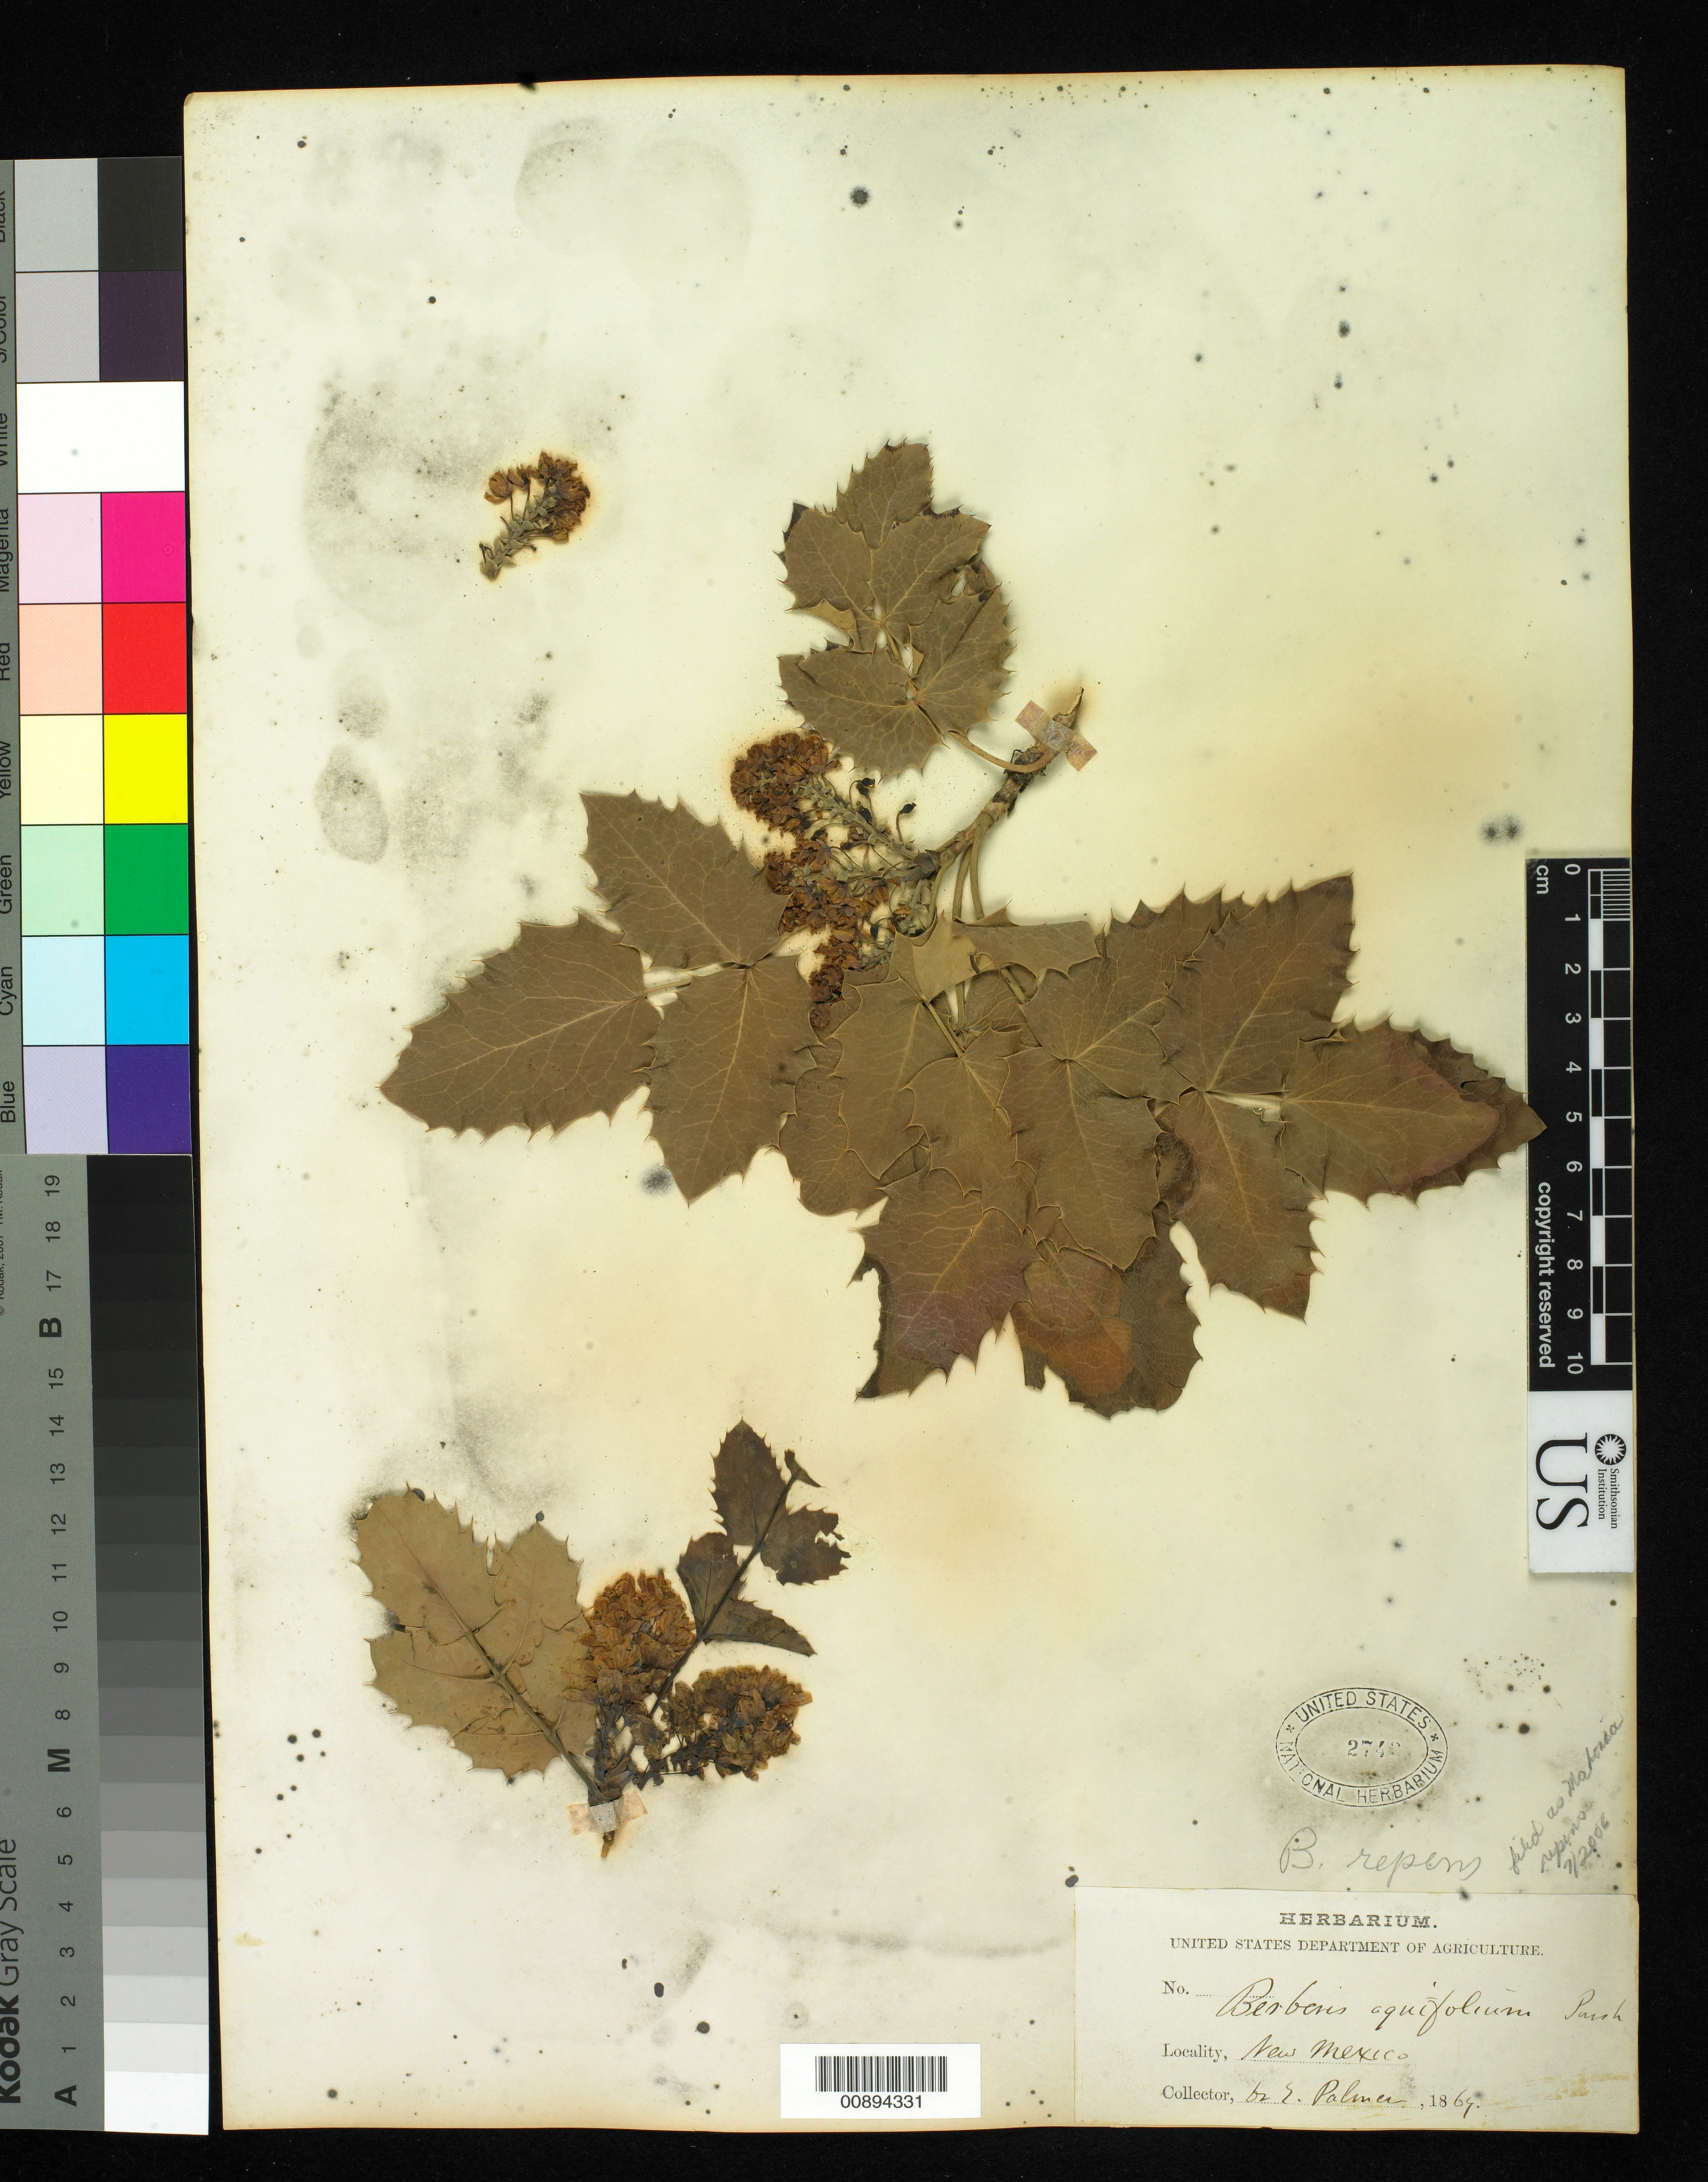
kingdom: Plantae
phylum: Tracheophyta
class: Magnoliopsida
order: Ranunculales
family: Berberidaceae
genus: Mahonia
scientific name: Mahonia repens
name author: (Lindl.) G. Don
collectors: E. Palmer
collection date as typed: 1869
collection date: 1869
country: United States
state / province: New Mexico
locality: New Mexico.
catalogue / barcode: US 2742